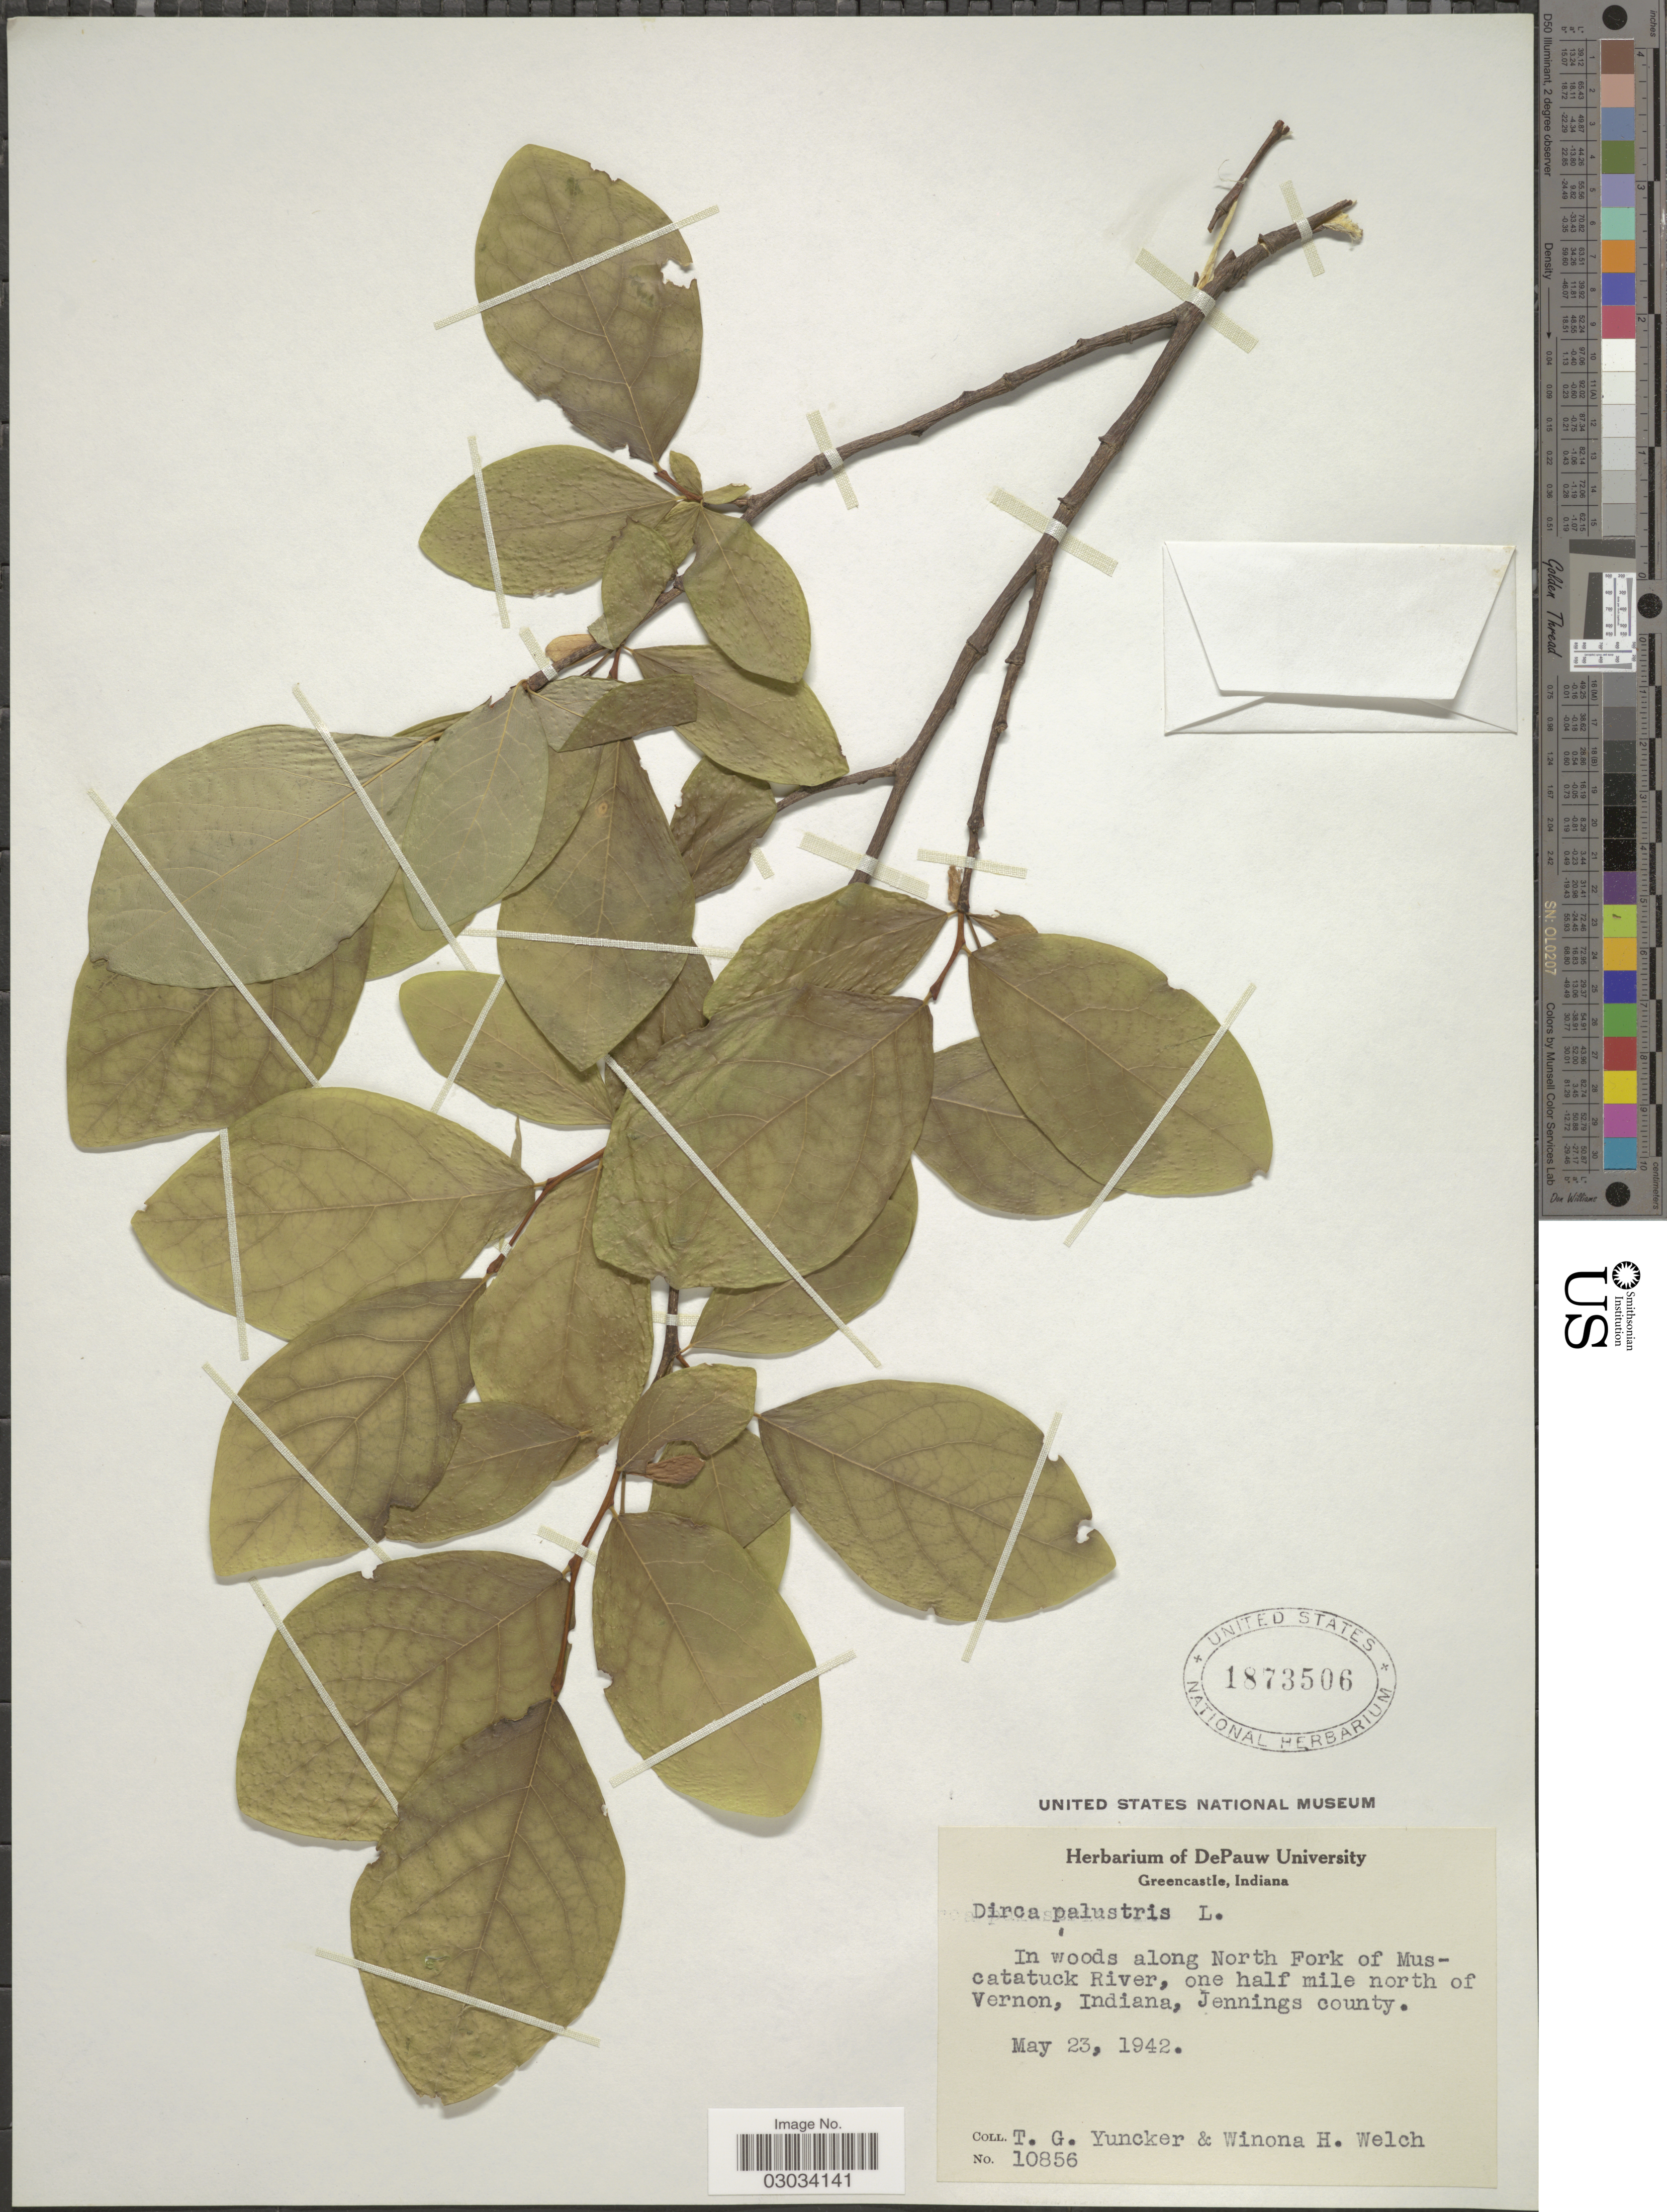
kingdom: Plantae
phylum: Tracheophyta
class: Magnoliopsida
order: Malvales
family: Thymelaeaceae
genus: Dirca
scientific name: Dirca palustris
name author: L.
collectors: T. G. Yuncker & W. H. Welch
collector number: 10856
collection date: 1942-05-23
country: United States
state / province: Indiana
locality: In woods along North Fork of Muscatatuck River, one half mile north of Vernon, Jennings County.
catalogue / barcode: US 1873506